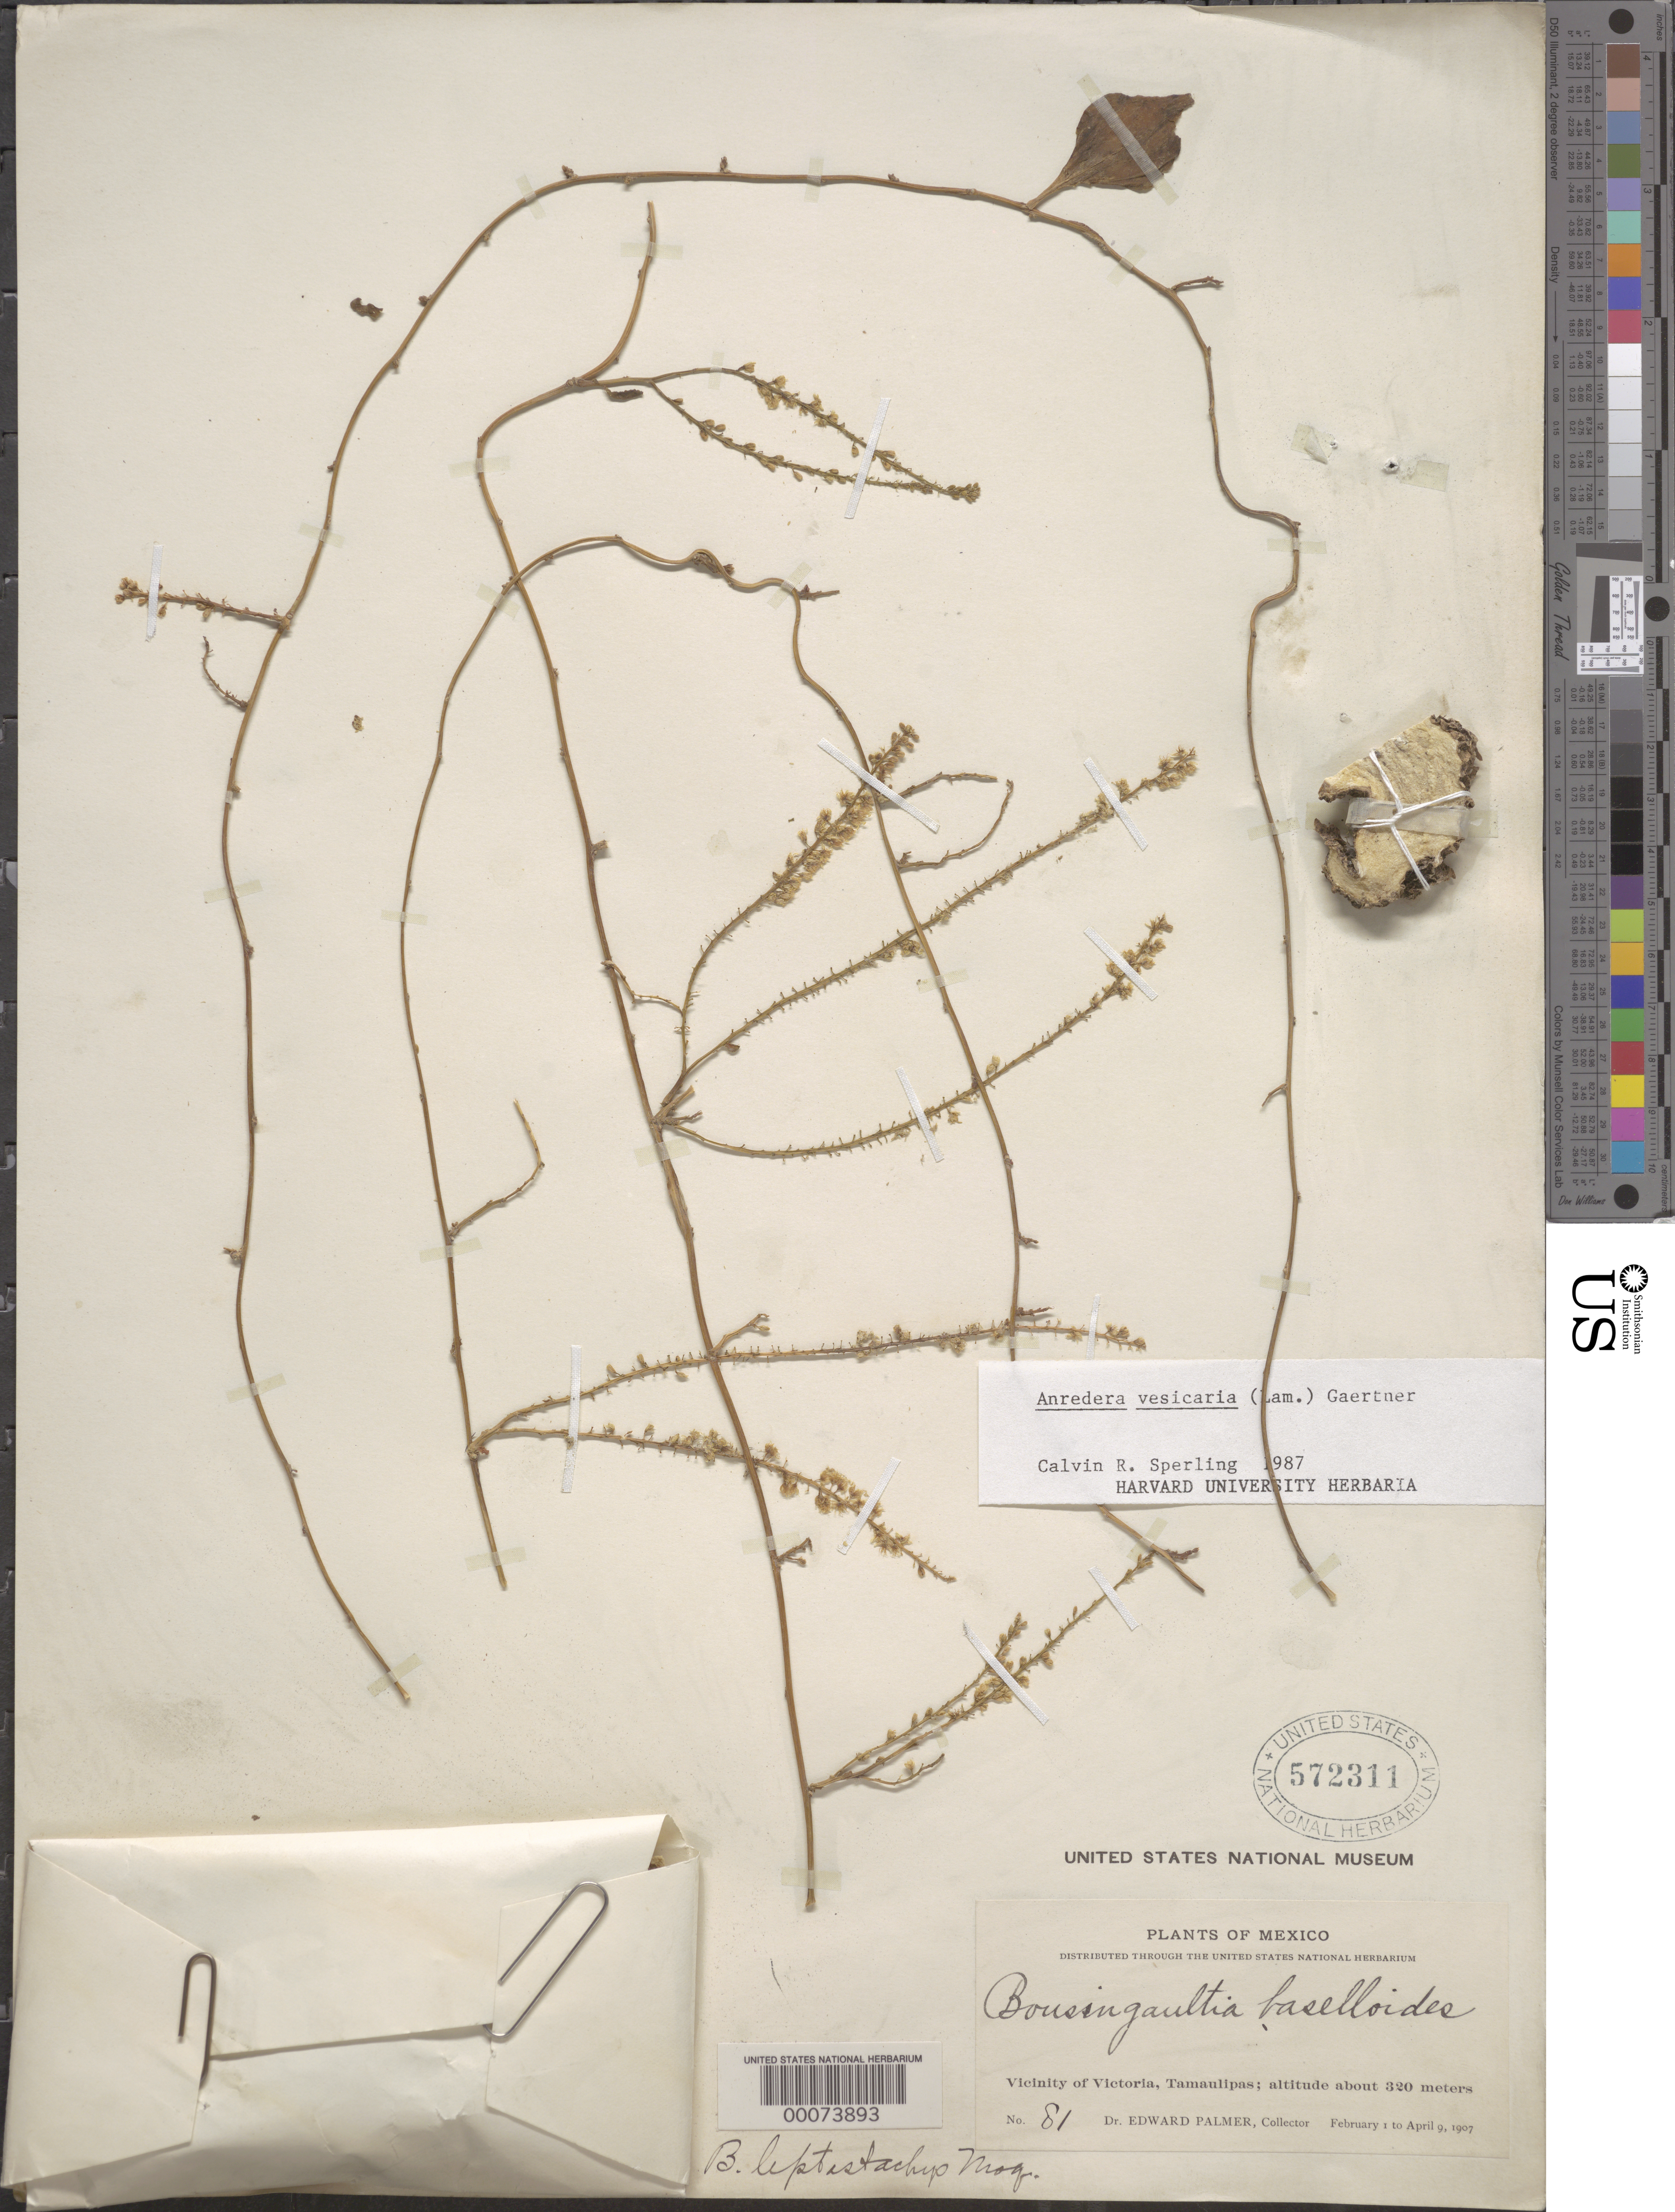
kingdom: Plantae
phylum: Tracheophyta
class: Magnoliopsida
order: Caryophyllales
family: Basellaceae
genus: Anredera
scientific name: Anredera vesicaria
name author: (Lam.) C.F. Gaertn.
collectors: E. Palmer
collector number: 81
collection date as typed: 01 Feb 1907 to 09 Apr 1907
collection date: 1907-02-01/1907-04-09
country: Mexico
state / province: Tamaulipas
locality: Vicinity of Victoria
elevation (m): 320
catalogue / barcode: US 572311